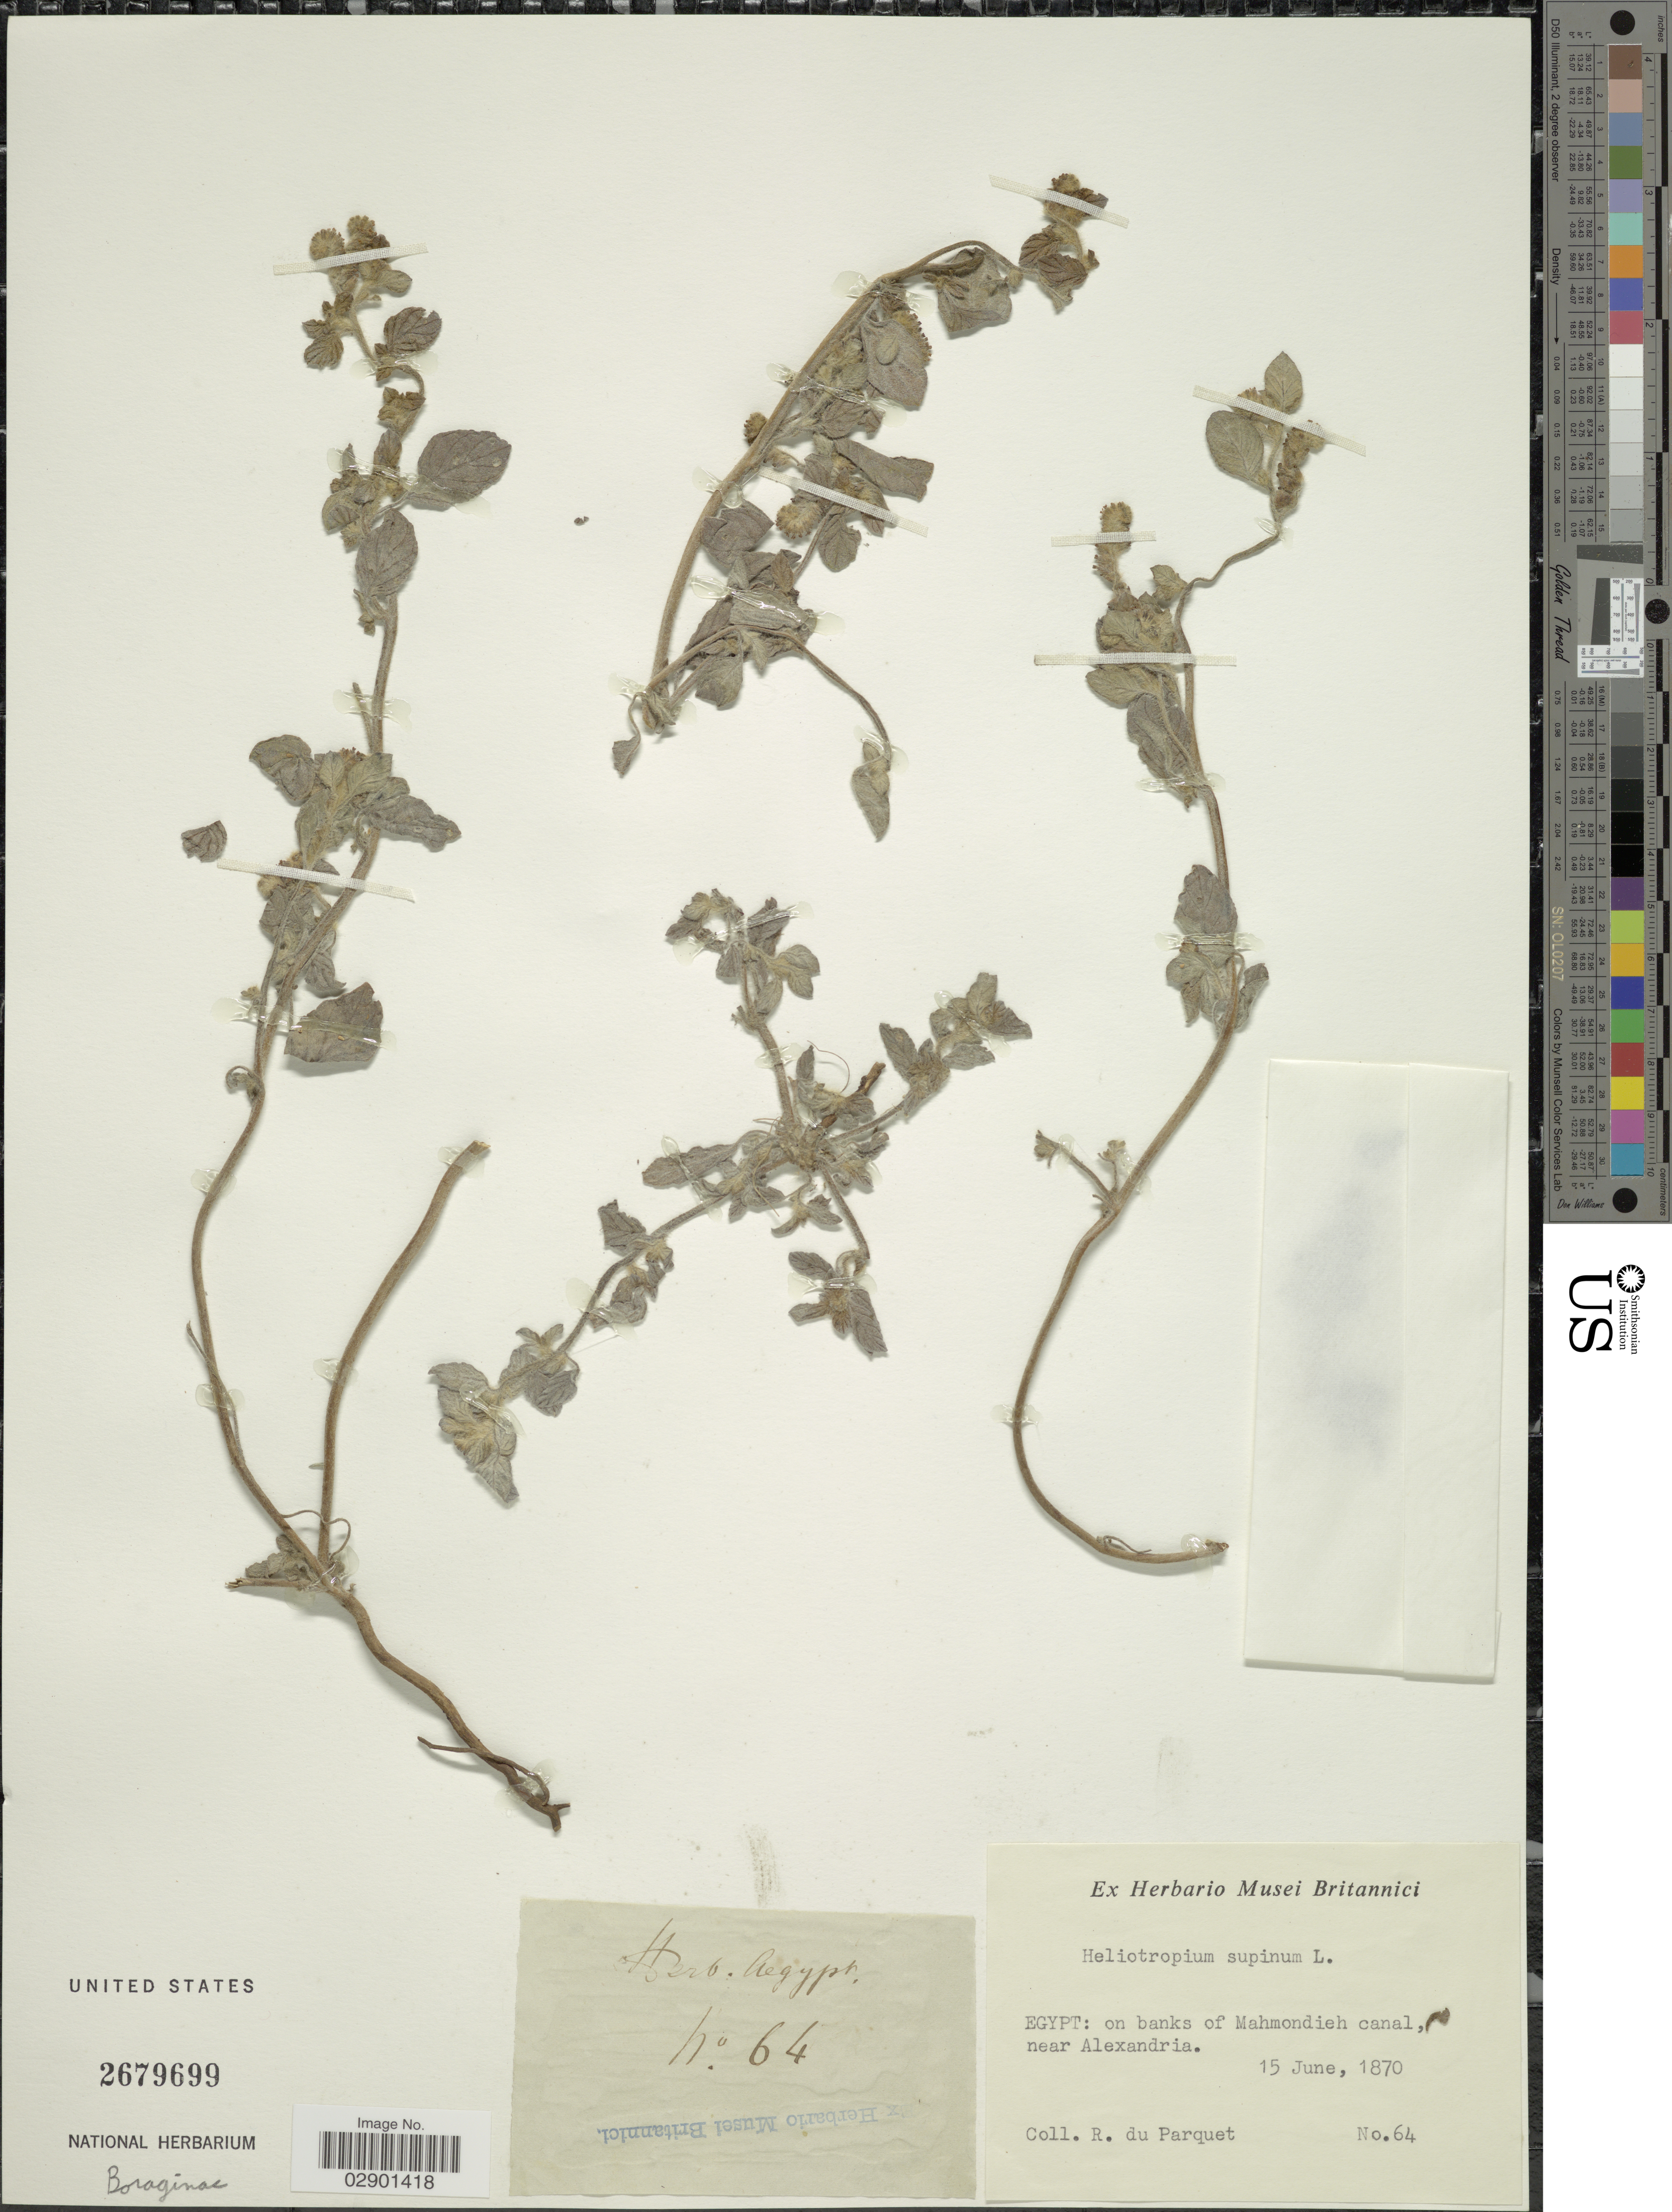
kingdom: Plantae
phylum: Tracheophyta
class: Magnoliopsida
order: Boraginales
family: Heliotropiaceae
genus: Heliotropium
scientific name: Heliotropium supinum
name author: L.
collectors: R. Parquet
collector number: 64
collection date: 1870-06-15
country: Egypt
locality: On banks of Mahmondieh canal, near Alexandria.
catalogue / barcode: US 2679699